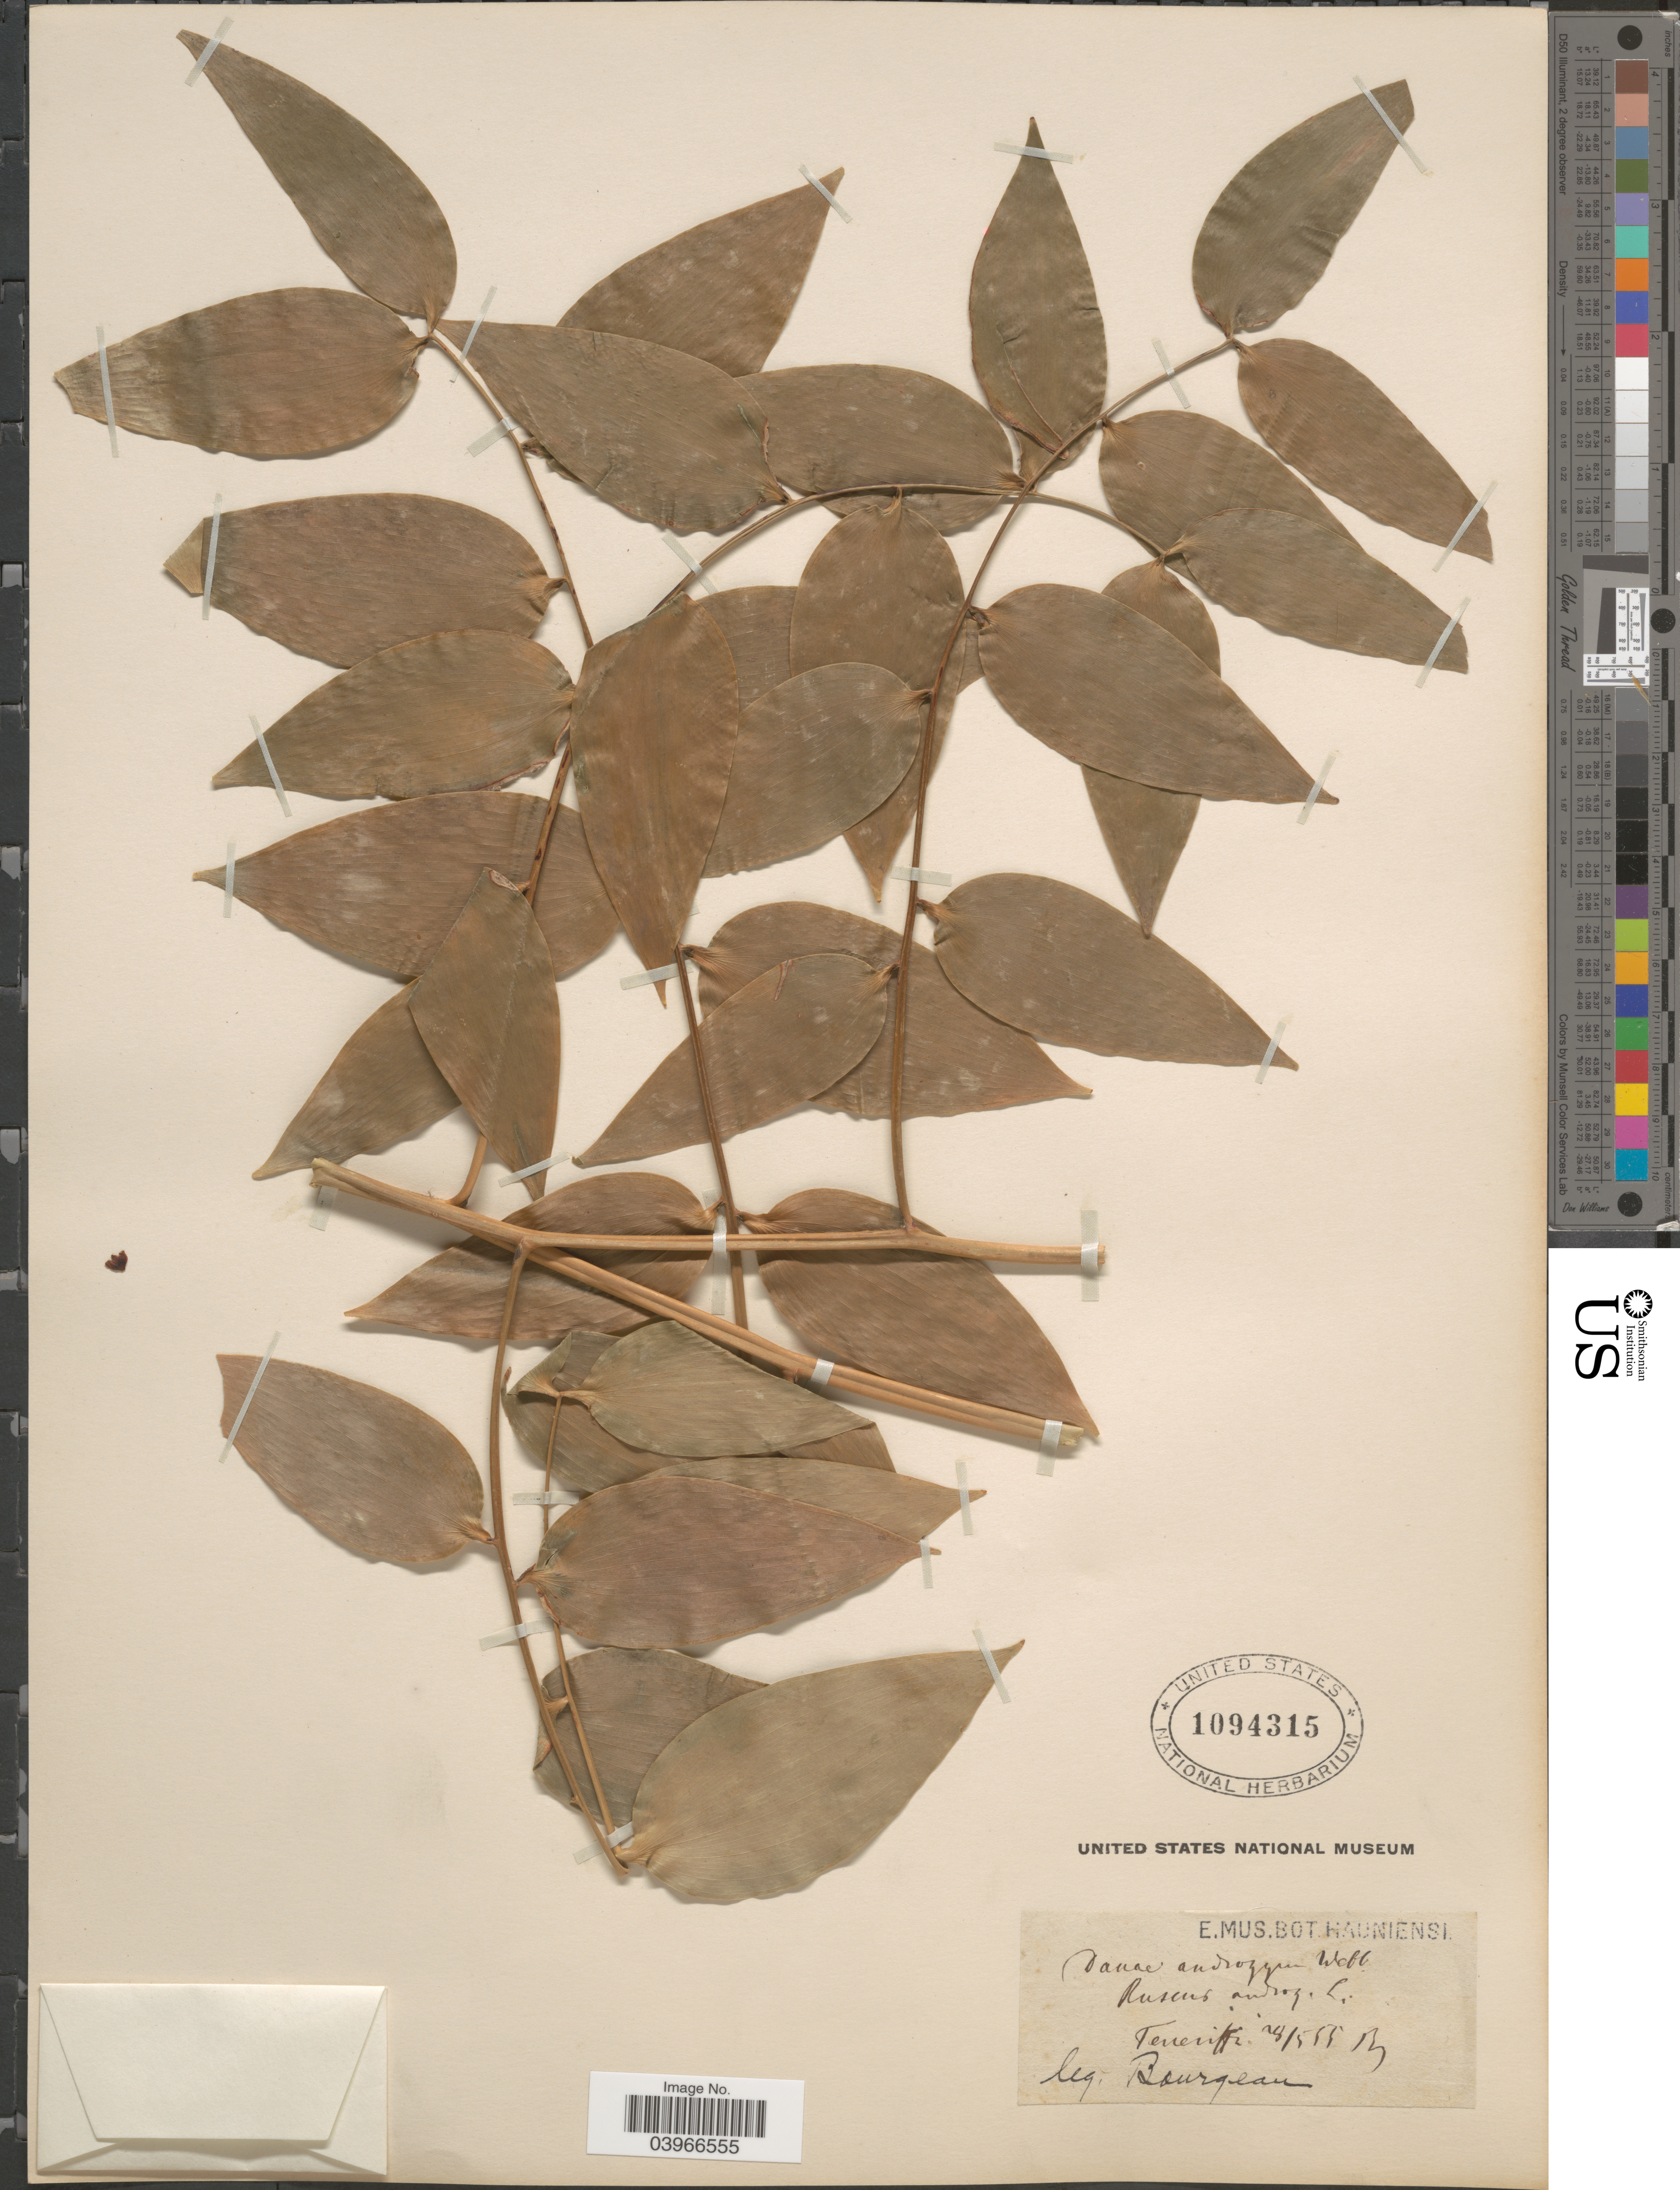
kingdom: Plantae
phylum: Tracheophyta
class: Liliopsida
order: Asparagales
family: Asparagaceae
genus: Danae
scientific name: Danae androgyna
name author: Webb & Berthel.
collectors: -. Bourgeau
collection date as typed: Transcribed d/m/y: 28/5/55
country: Spain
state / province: Canarias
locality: Teneriffe.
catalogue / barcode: US 1094315